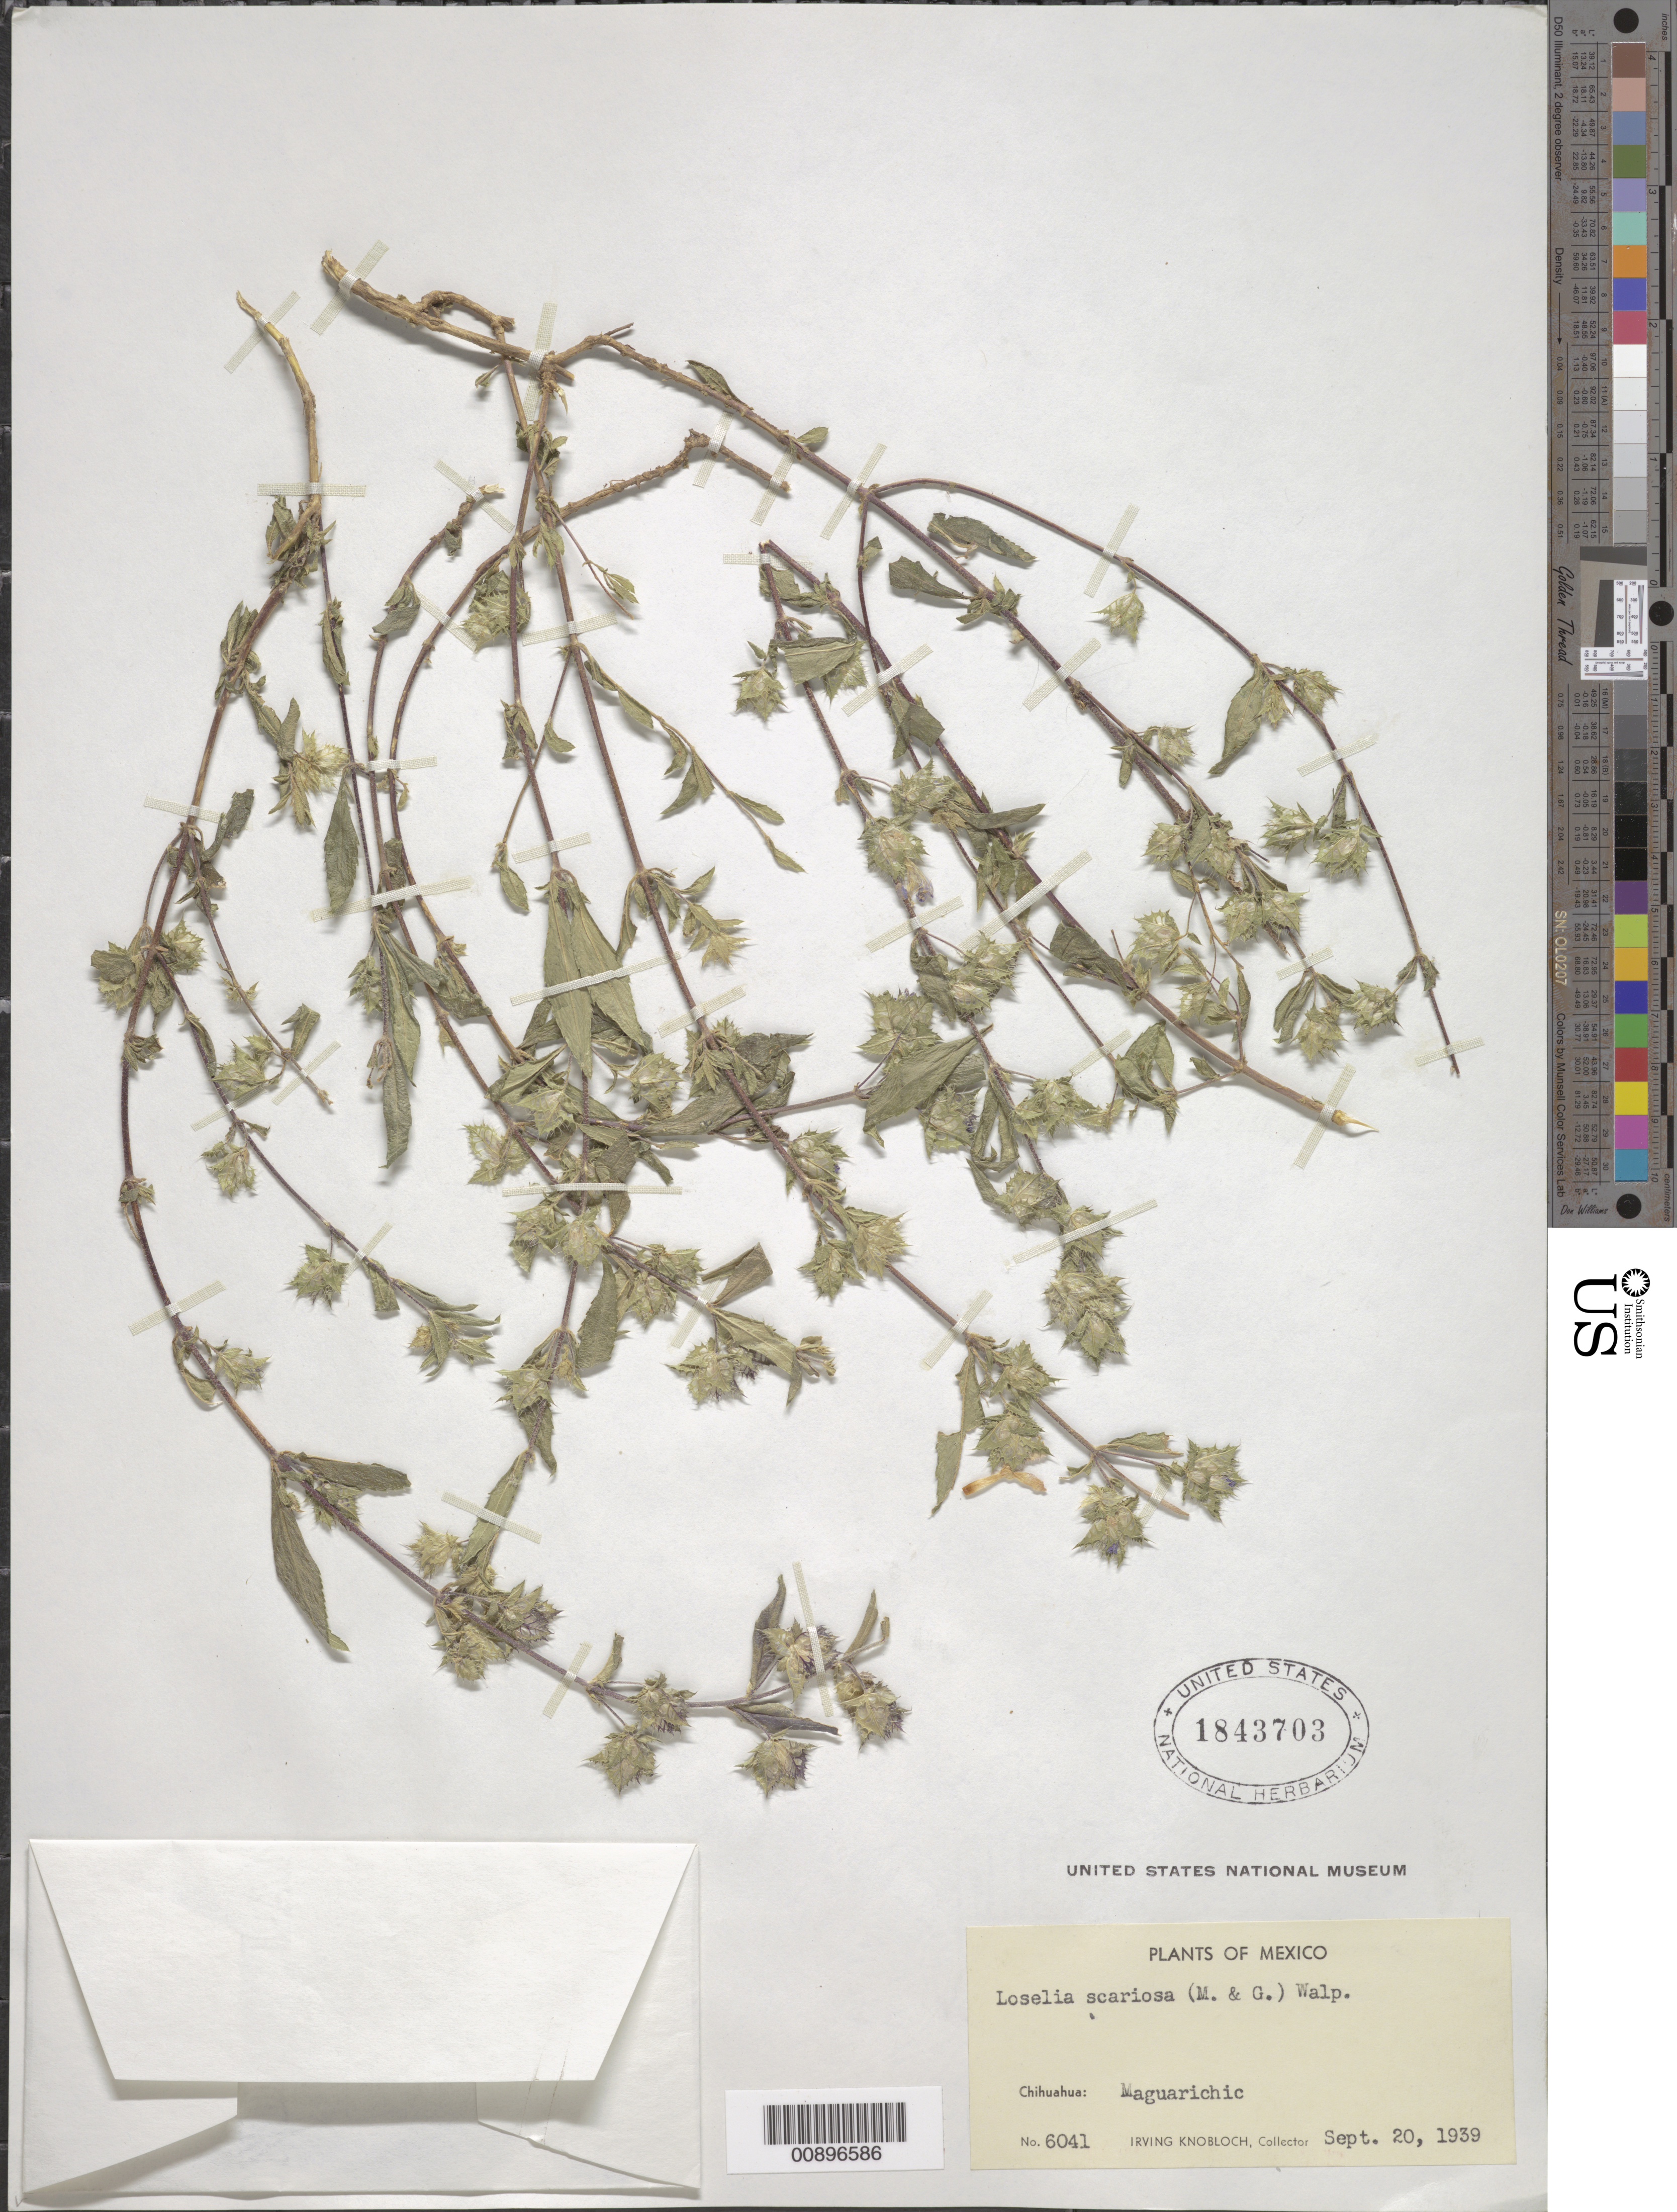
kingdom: Plantae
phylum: Tracheophyta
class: Magnoliopsida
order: Ericales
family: Polemoniaceae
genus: Loeselia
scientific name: Loeselia scariosa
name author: (M. Martens) Walp.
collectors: I. W. Knobloch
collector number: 6041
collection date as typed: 20 Sep 1939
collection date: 1939-09-20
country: Mexico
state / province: Chihuahua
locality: Chihuahua: Maguarichic.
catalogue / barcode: US 1843703